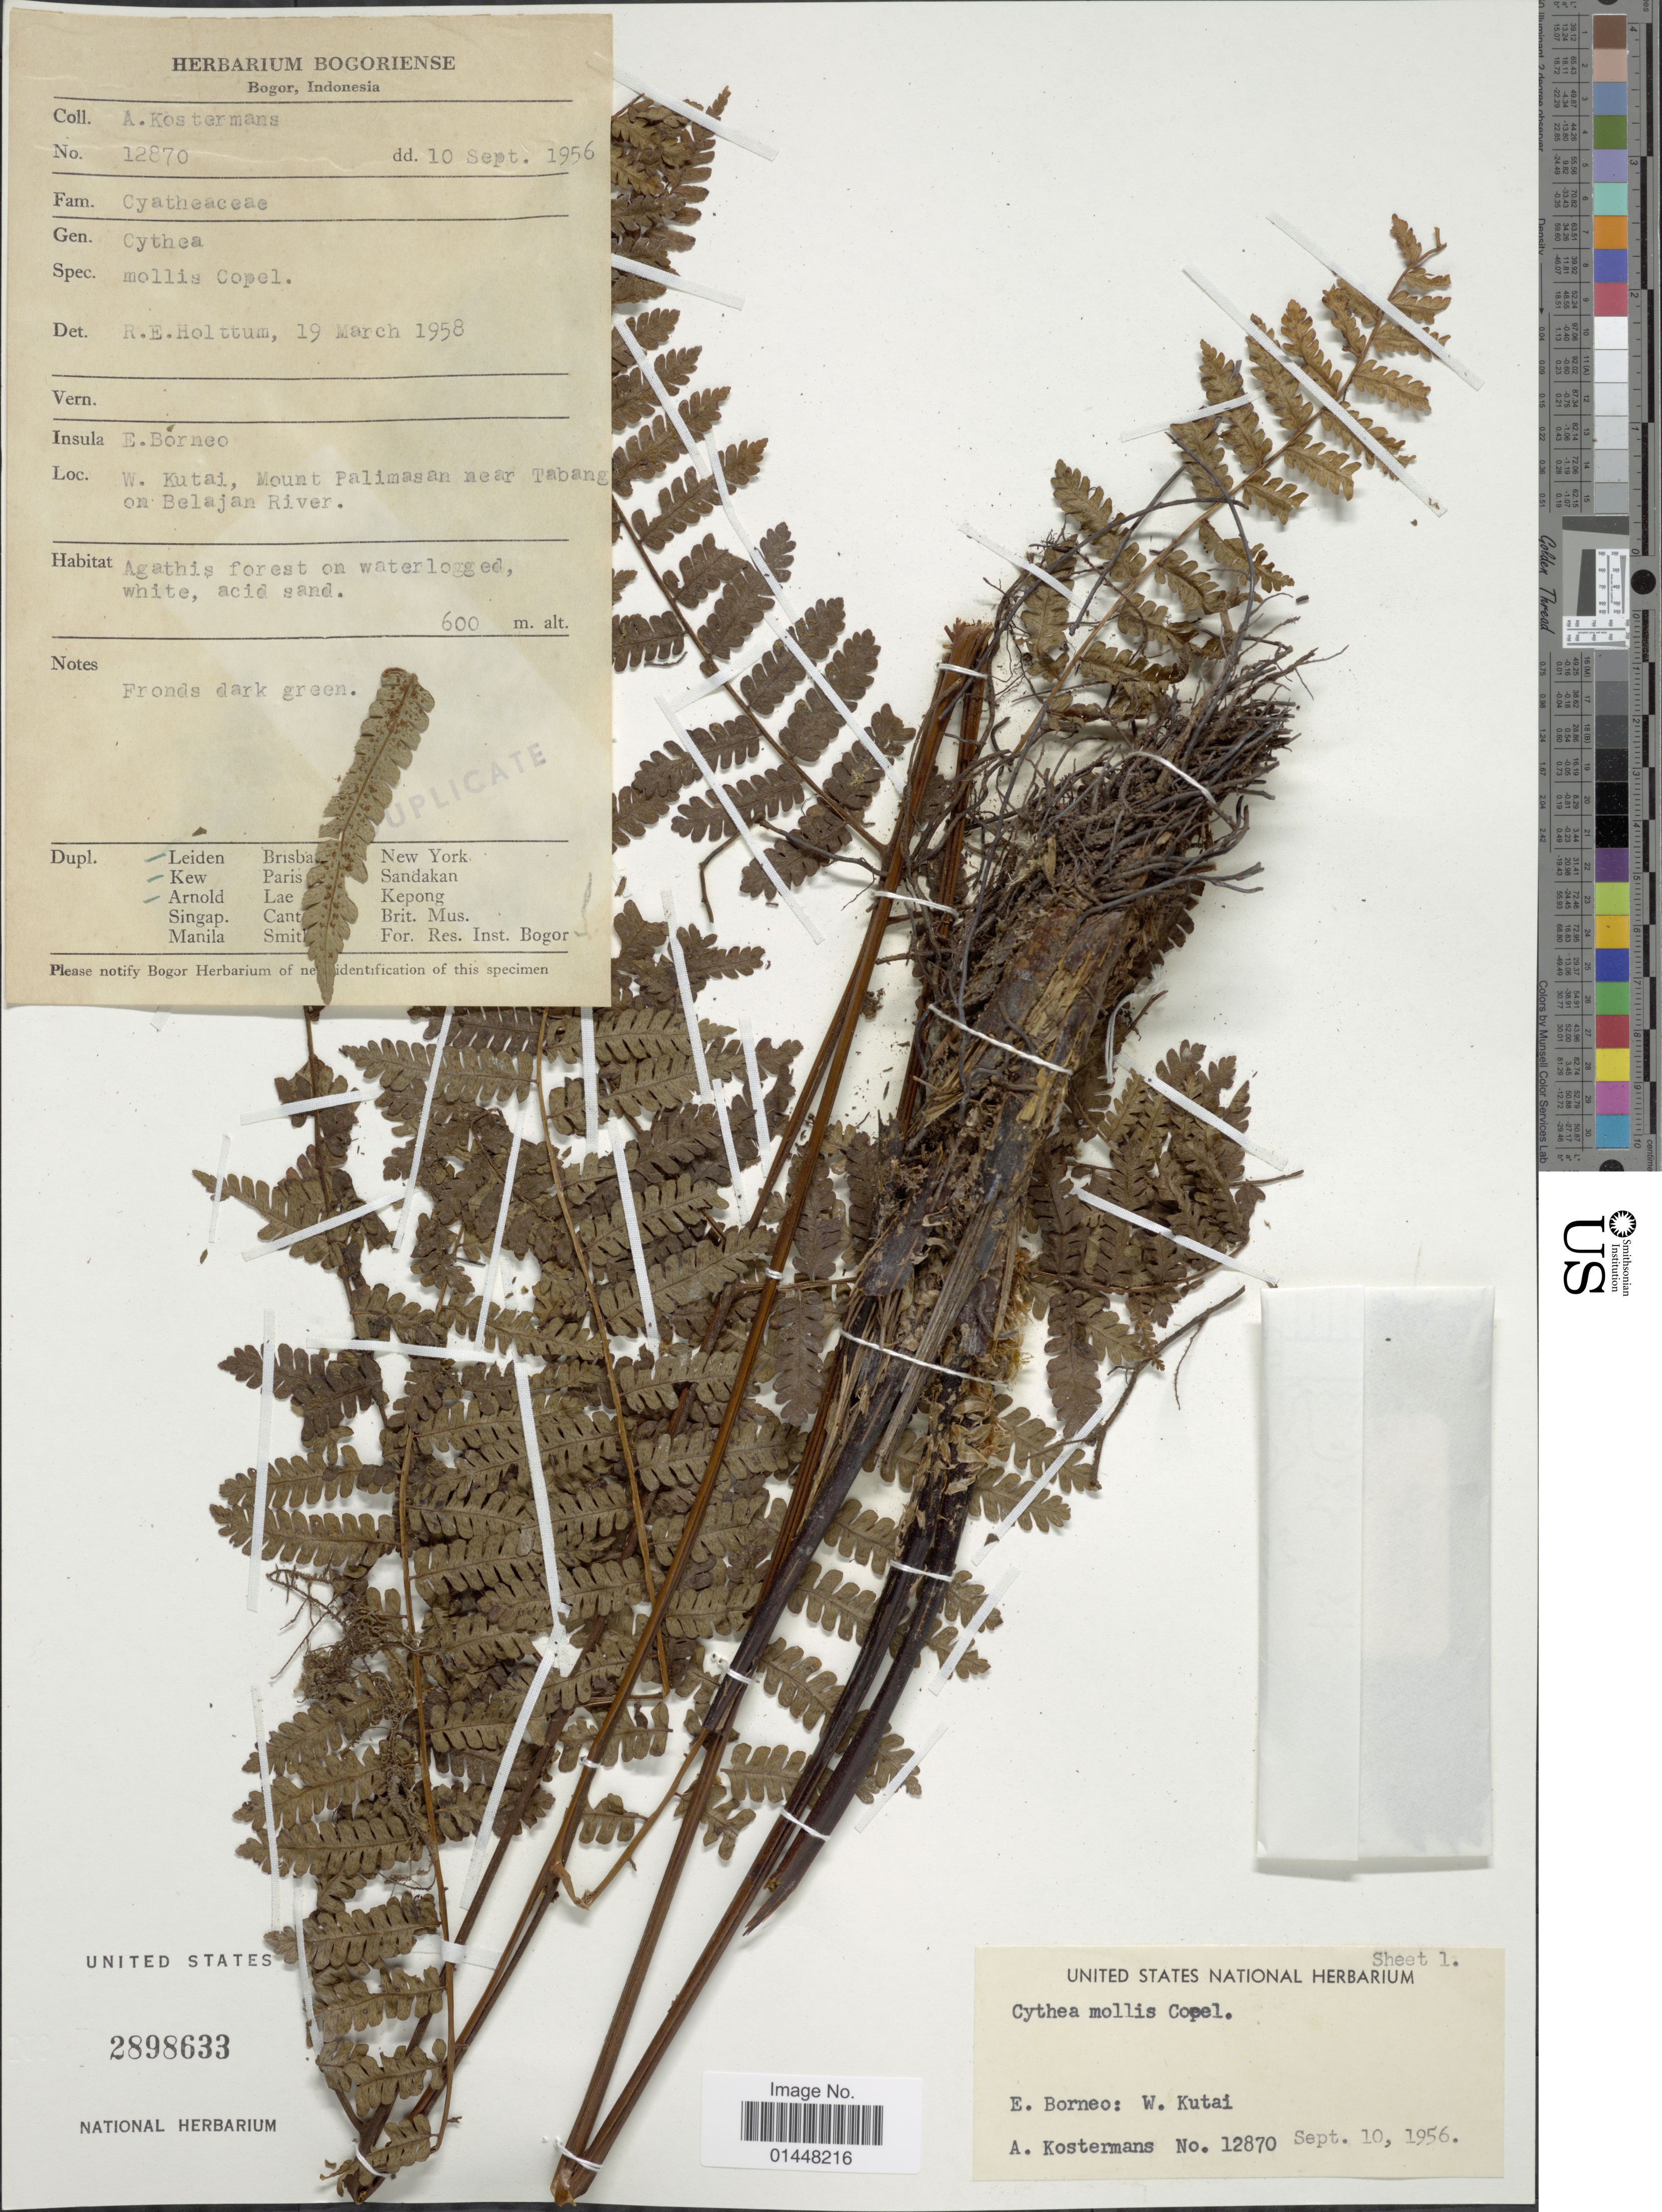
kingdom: Plantae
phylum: Tracheophyta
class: Polypodiopsida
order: Cyatheales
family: Cyatheaceae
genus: Gymnosphaera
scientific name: Gymnosphaera trichophora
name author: (Copel.) Copel.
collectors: A. J. G. Kostermans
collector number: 12870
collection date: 1956-09-10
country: Indonesia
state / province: Kalimantan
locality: E. Borneo.: W. Kutai, Mount Palimasan near Tabang on Belajan River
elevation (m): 600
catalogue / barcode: US 2898633